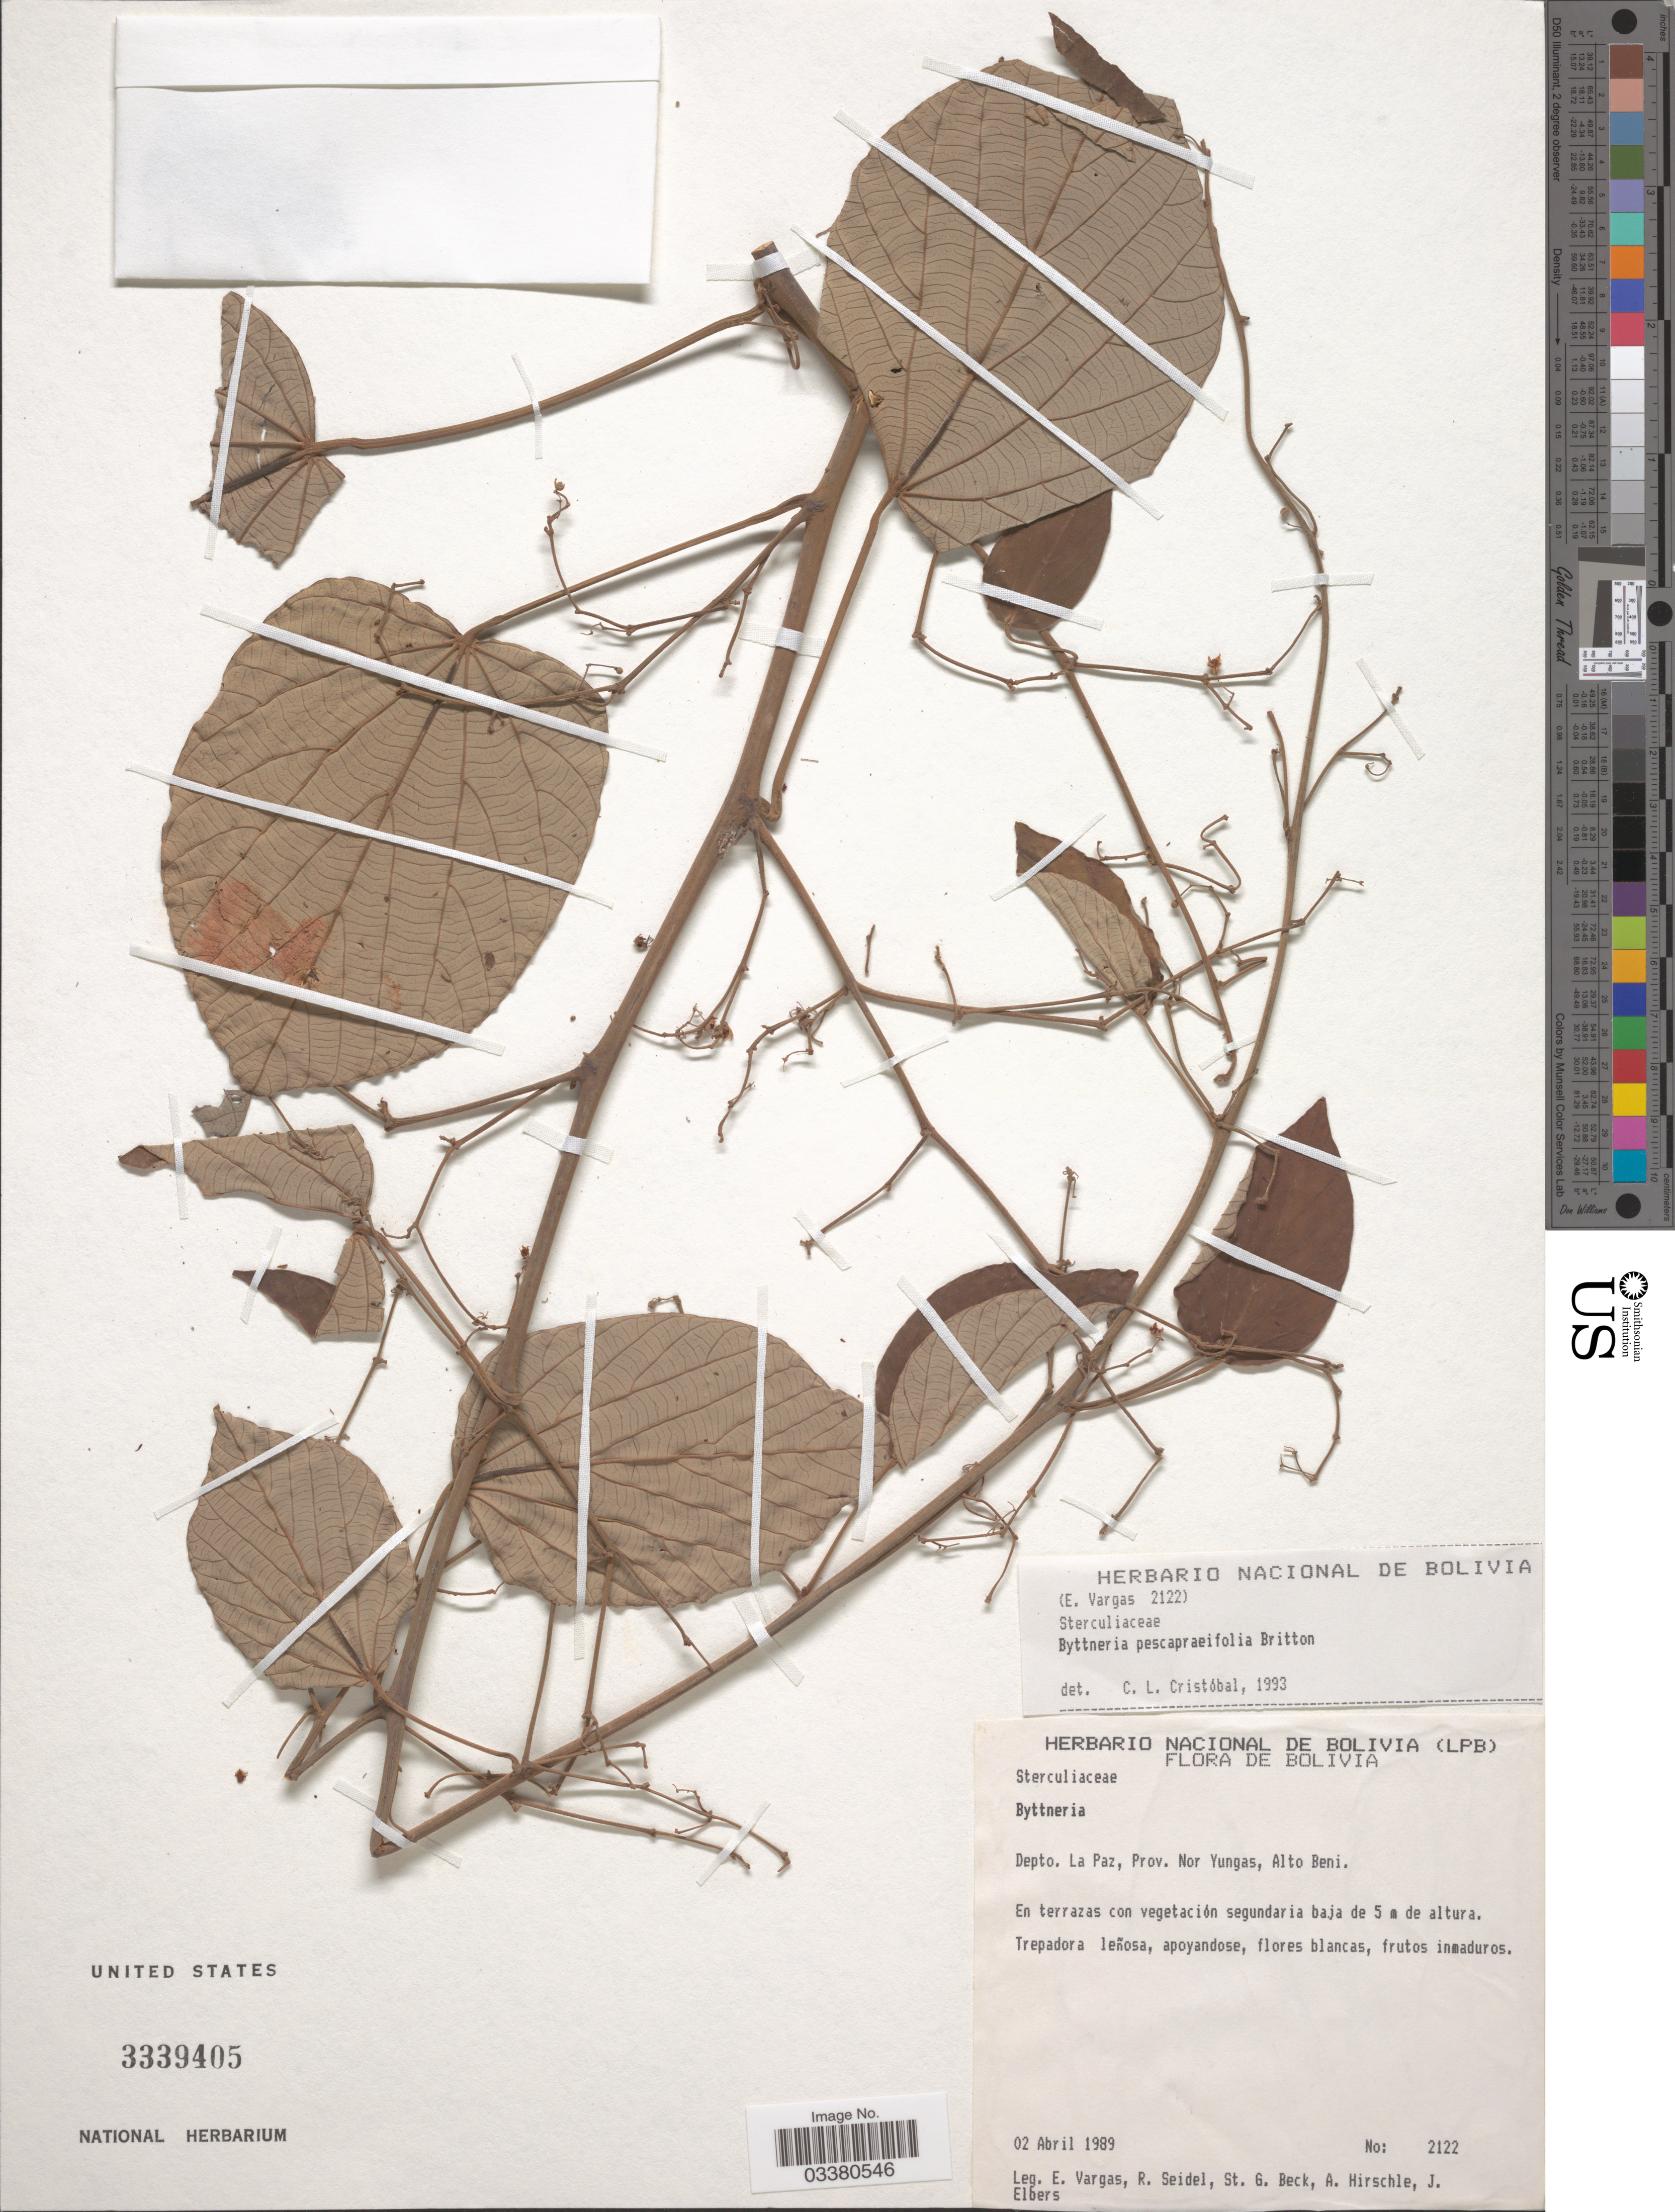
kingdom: Plantae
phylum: Tracheophyta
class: Magnoliopsida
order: Malvales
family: Malvaceae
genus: Byttneria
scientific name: Byttneria pescapriifolia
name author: Britton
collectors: E. Vargas, R. Seidel, S. G. Beck, A. Hirschle & J. Elbers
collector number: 2122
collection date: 1989-04-02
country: Bolivia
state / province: La Paz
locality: Depto. La Paz, Prov. Nor Yungas, Alto Beni.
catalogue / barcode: US 3339405